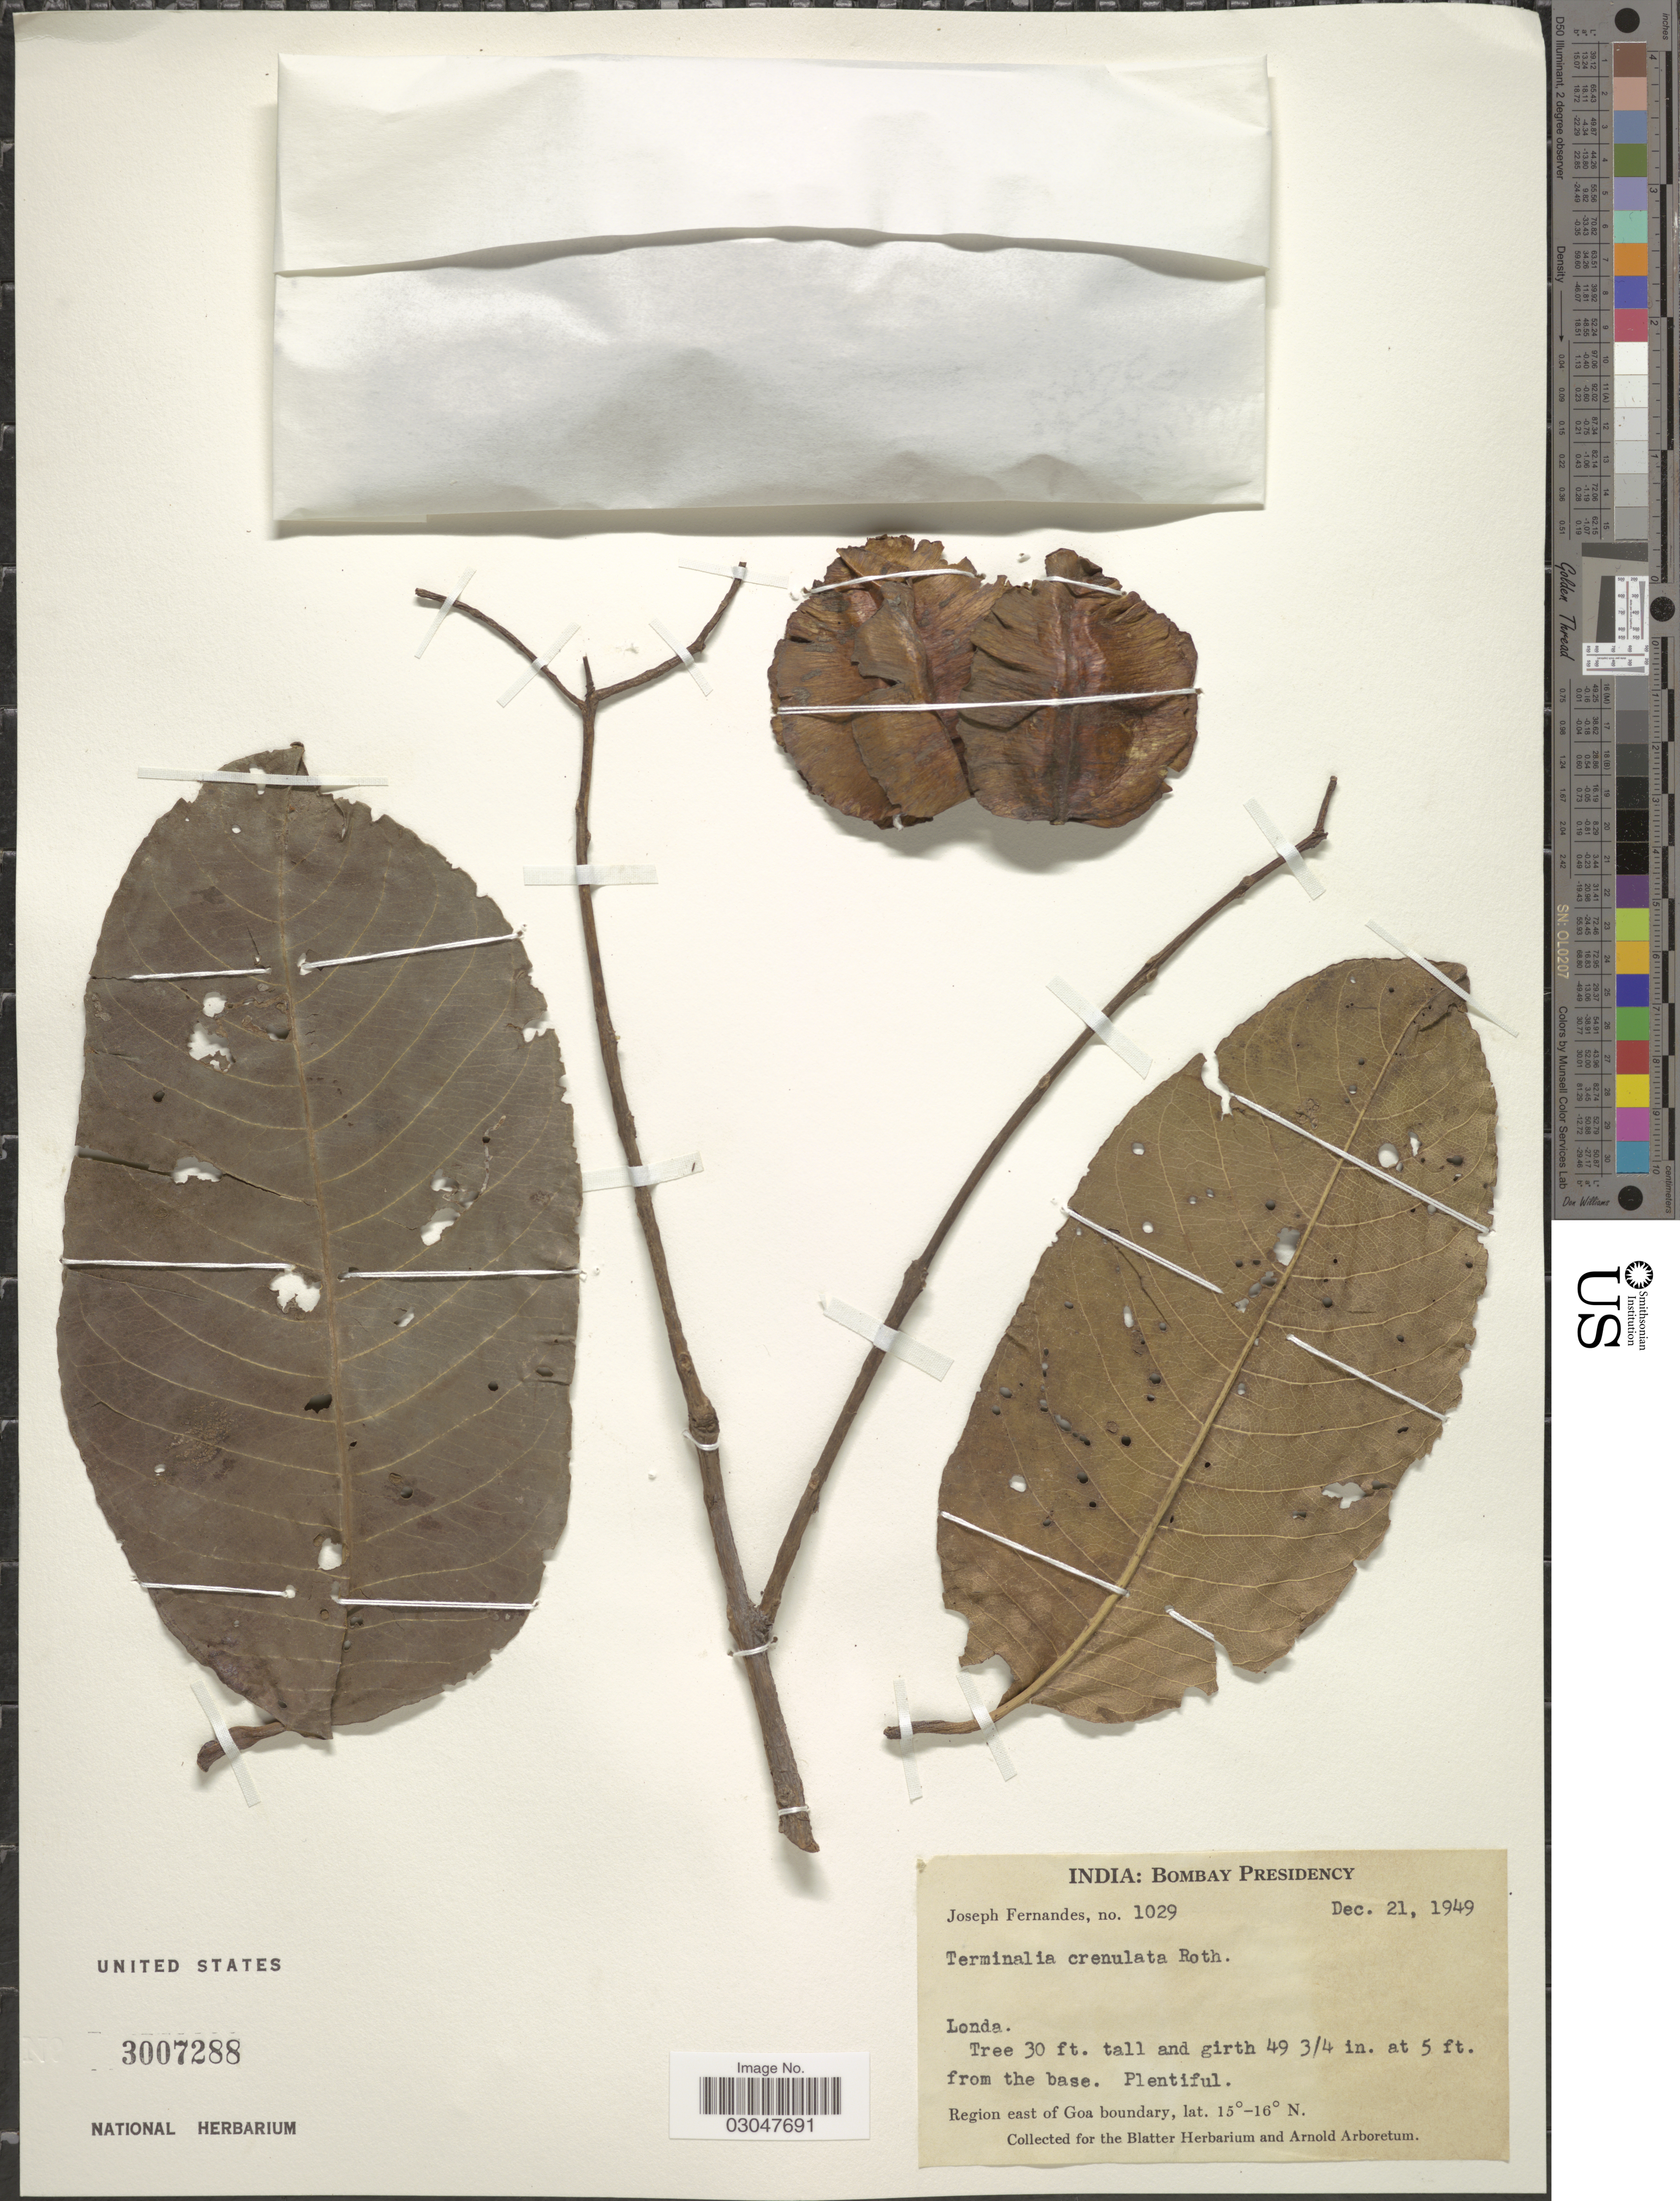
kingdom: Plantae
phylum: Tracheophyta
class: Magnoliopsida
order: Myrtales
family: Combretaceae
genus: Terminalia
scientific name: Terminalia crenulata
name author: A. Roth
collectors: J. Fernandes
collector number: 1029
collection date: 1949-12-21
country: India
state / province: Karnataka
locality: Bombay Presidency. Region east of Goa boundary. Londa.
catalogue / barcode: US 3007288